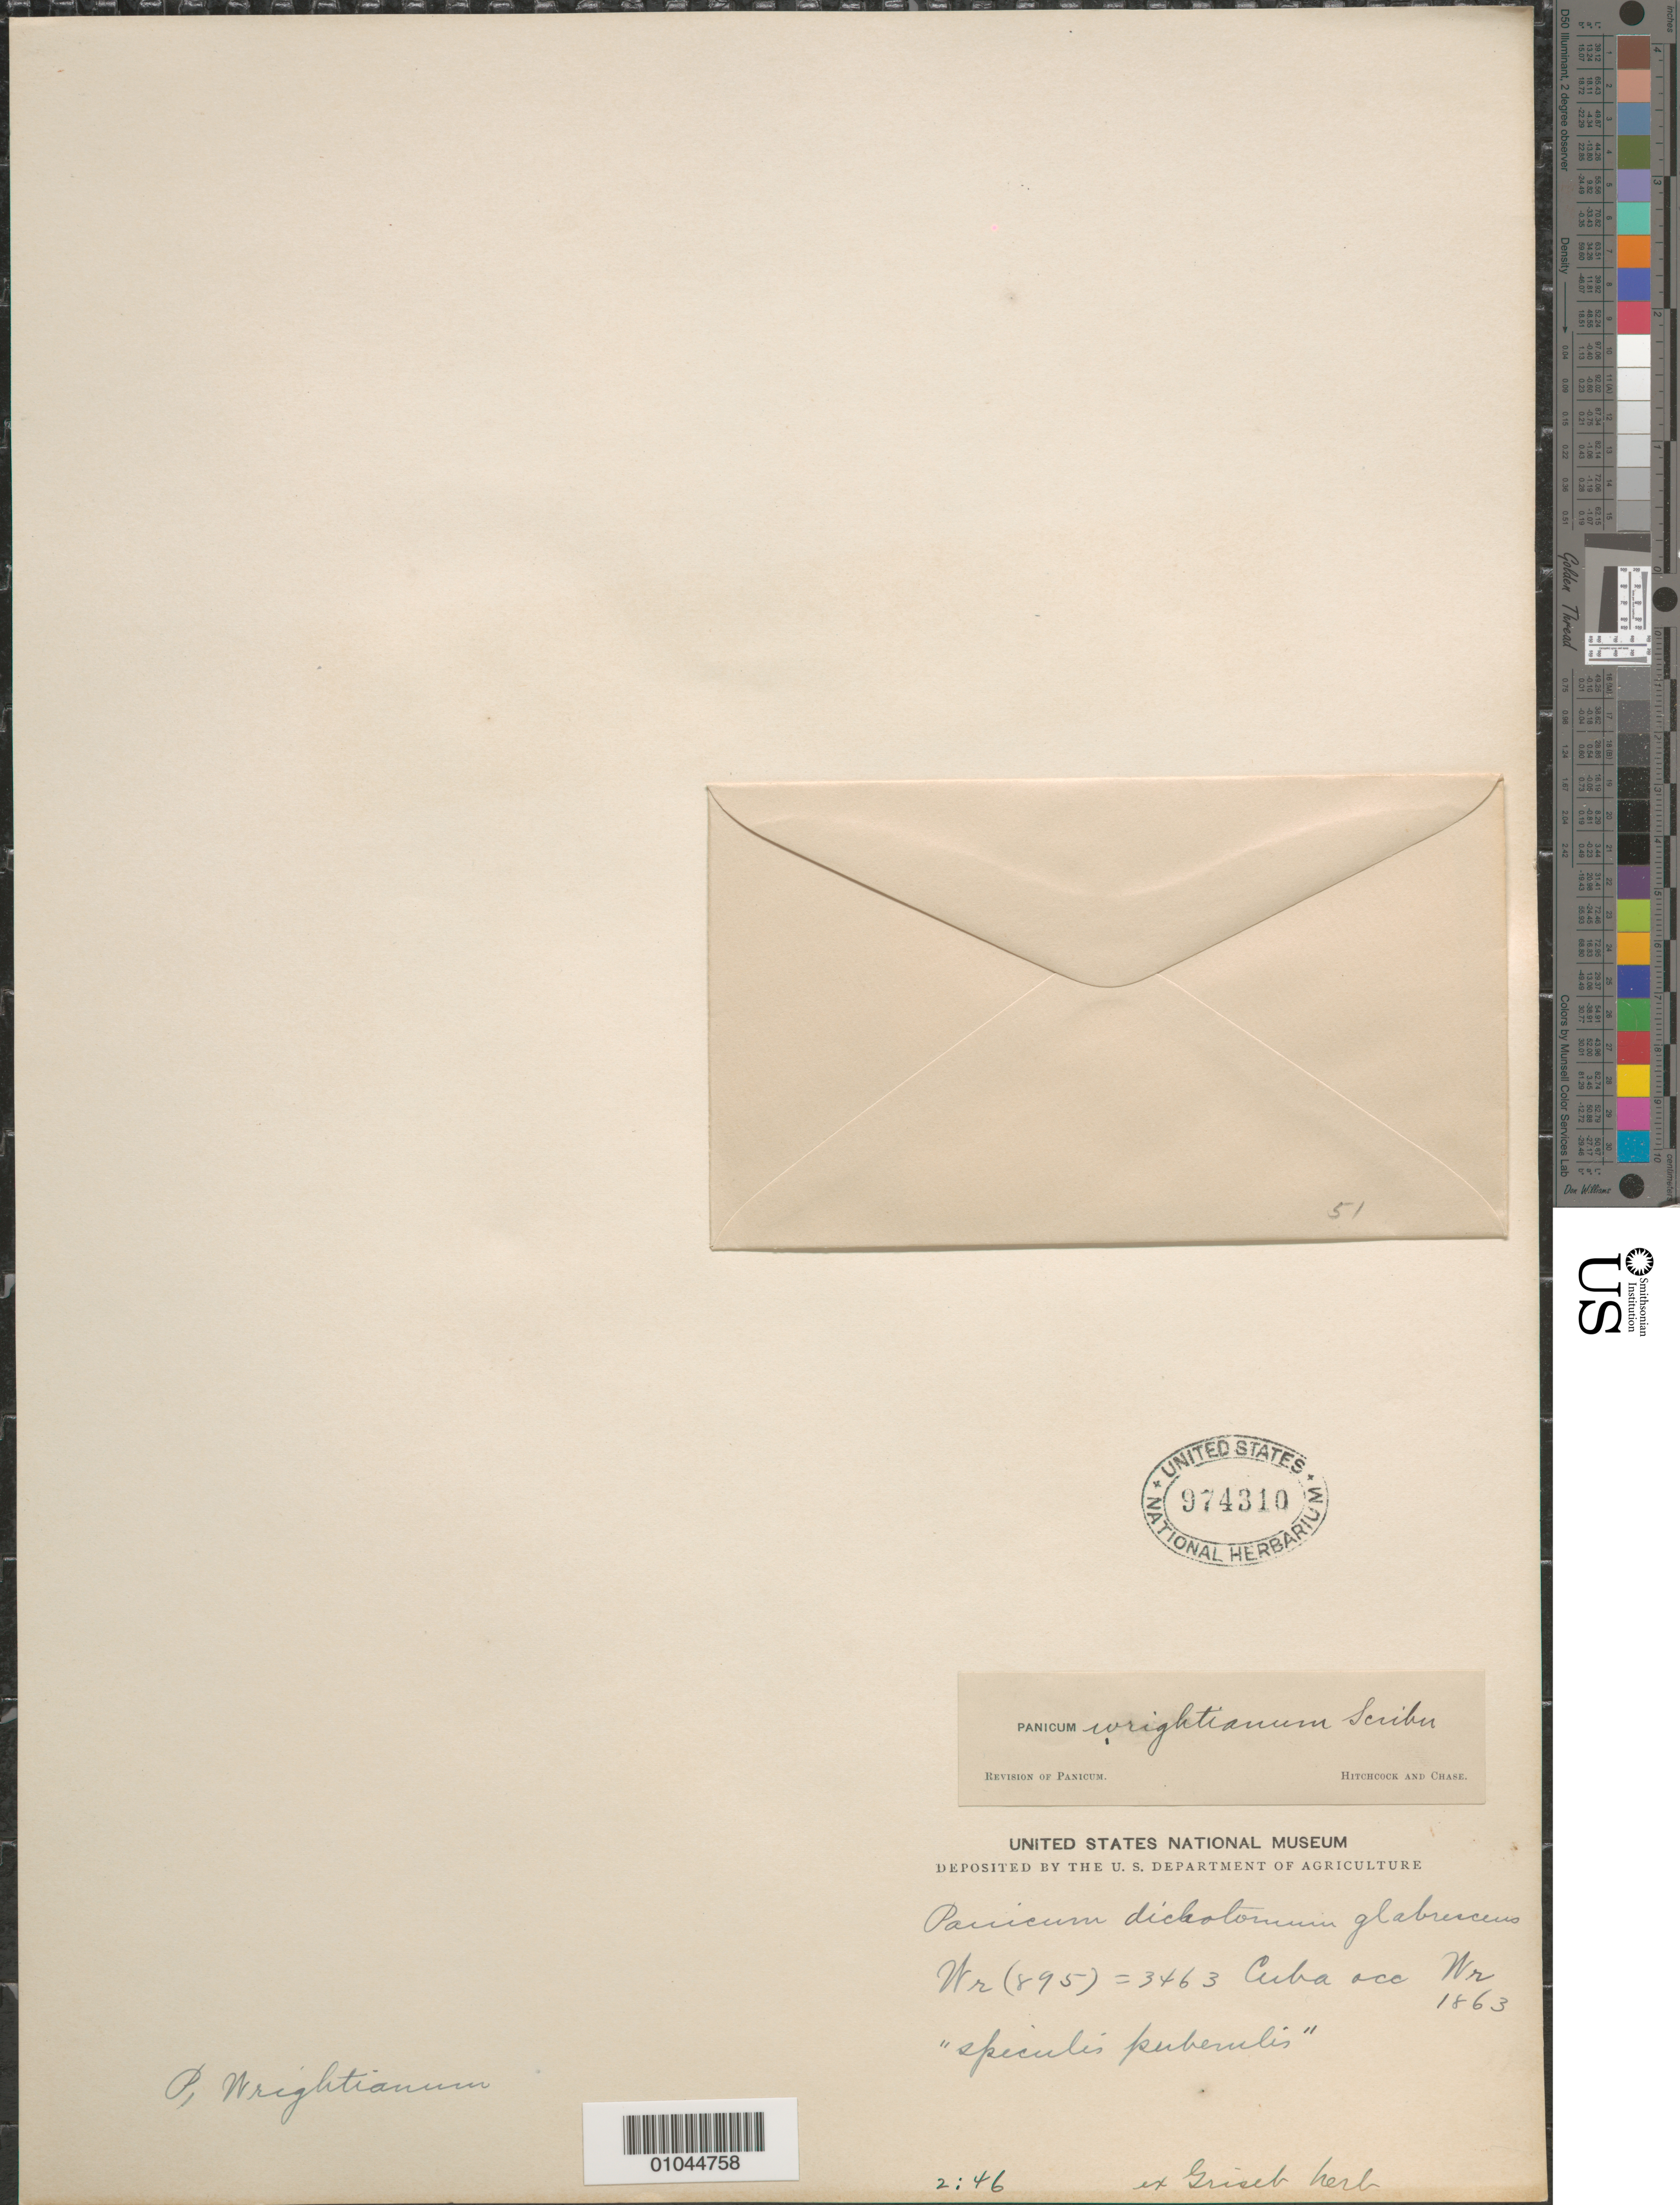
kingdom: Plantae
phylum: Tracheophyta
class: Liliopsida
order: Poales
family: Poaceae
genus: Panicum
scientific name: Panicum wrightianum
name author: Scribn.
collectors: C. Wright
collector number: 3463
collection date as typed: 1863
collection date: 1863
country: Cuba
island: Cuba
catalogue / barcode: US 974310